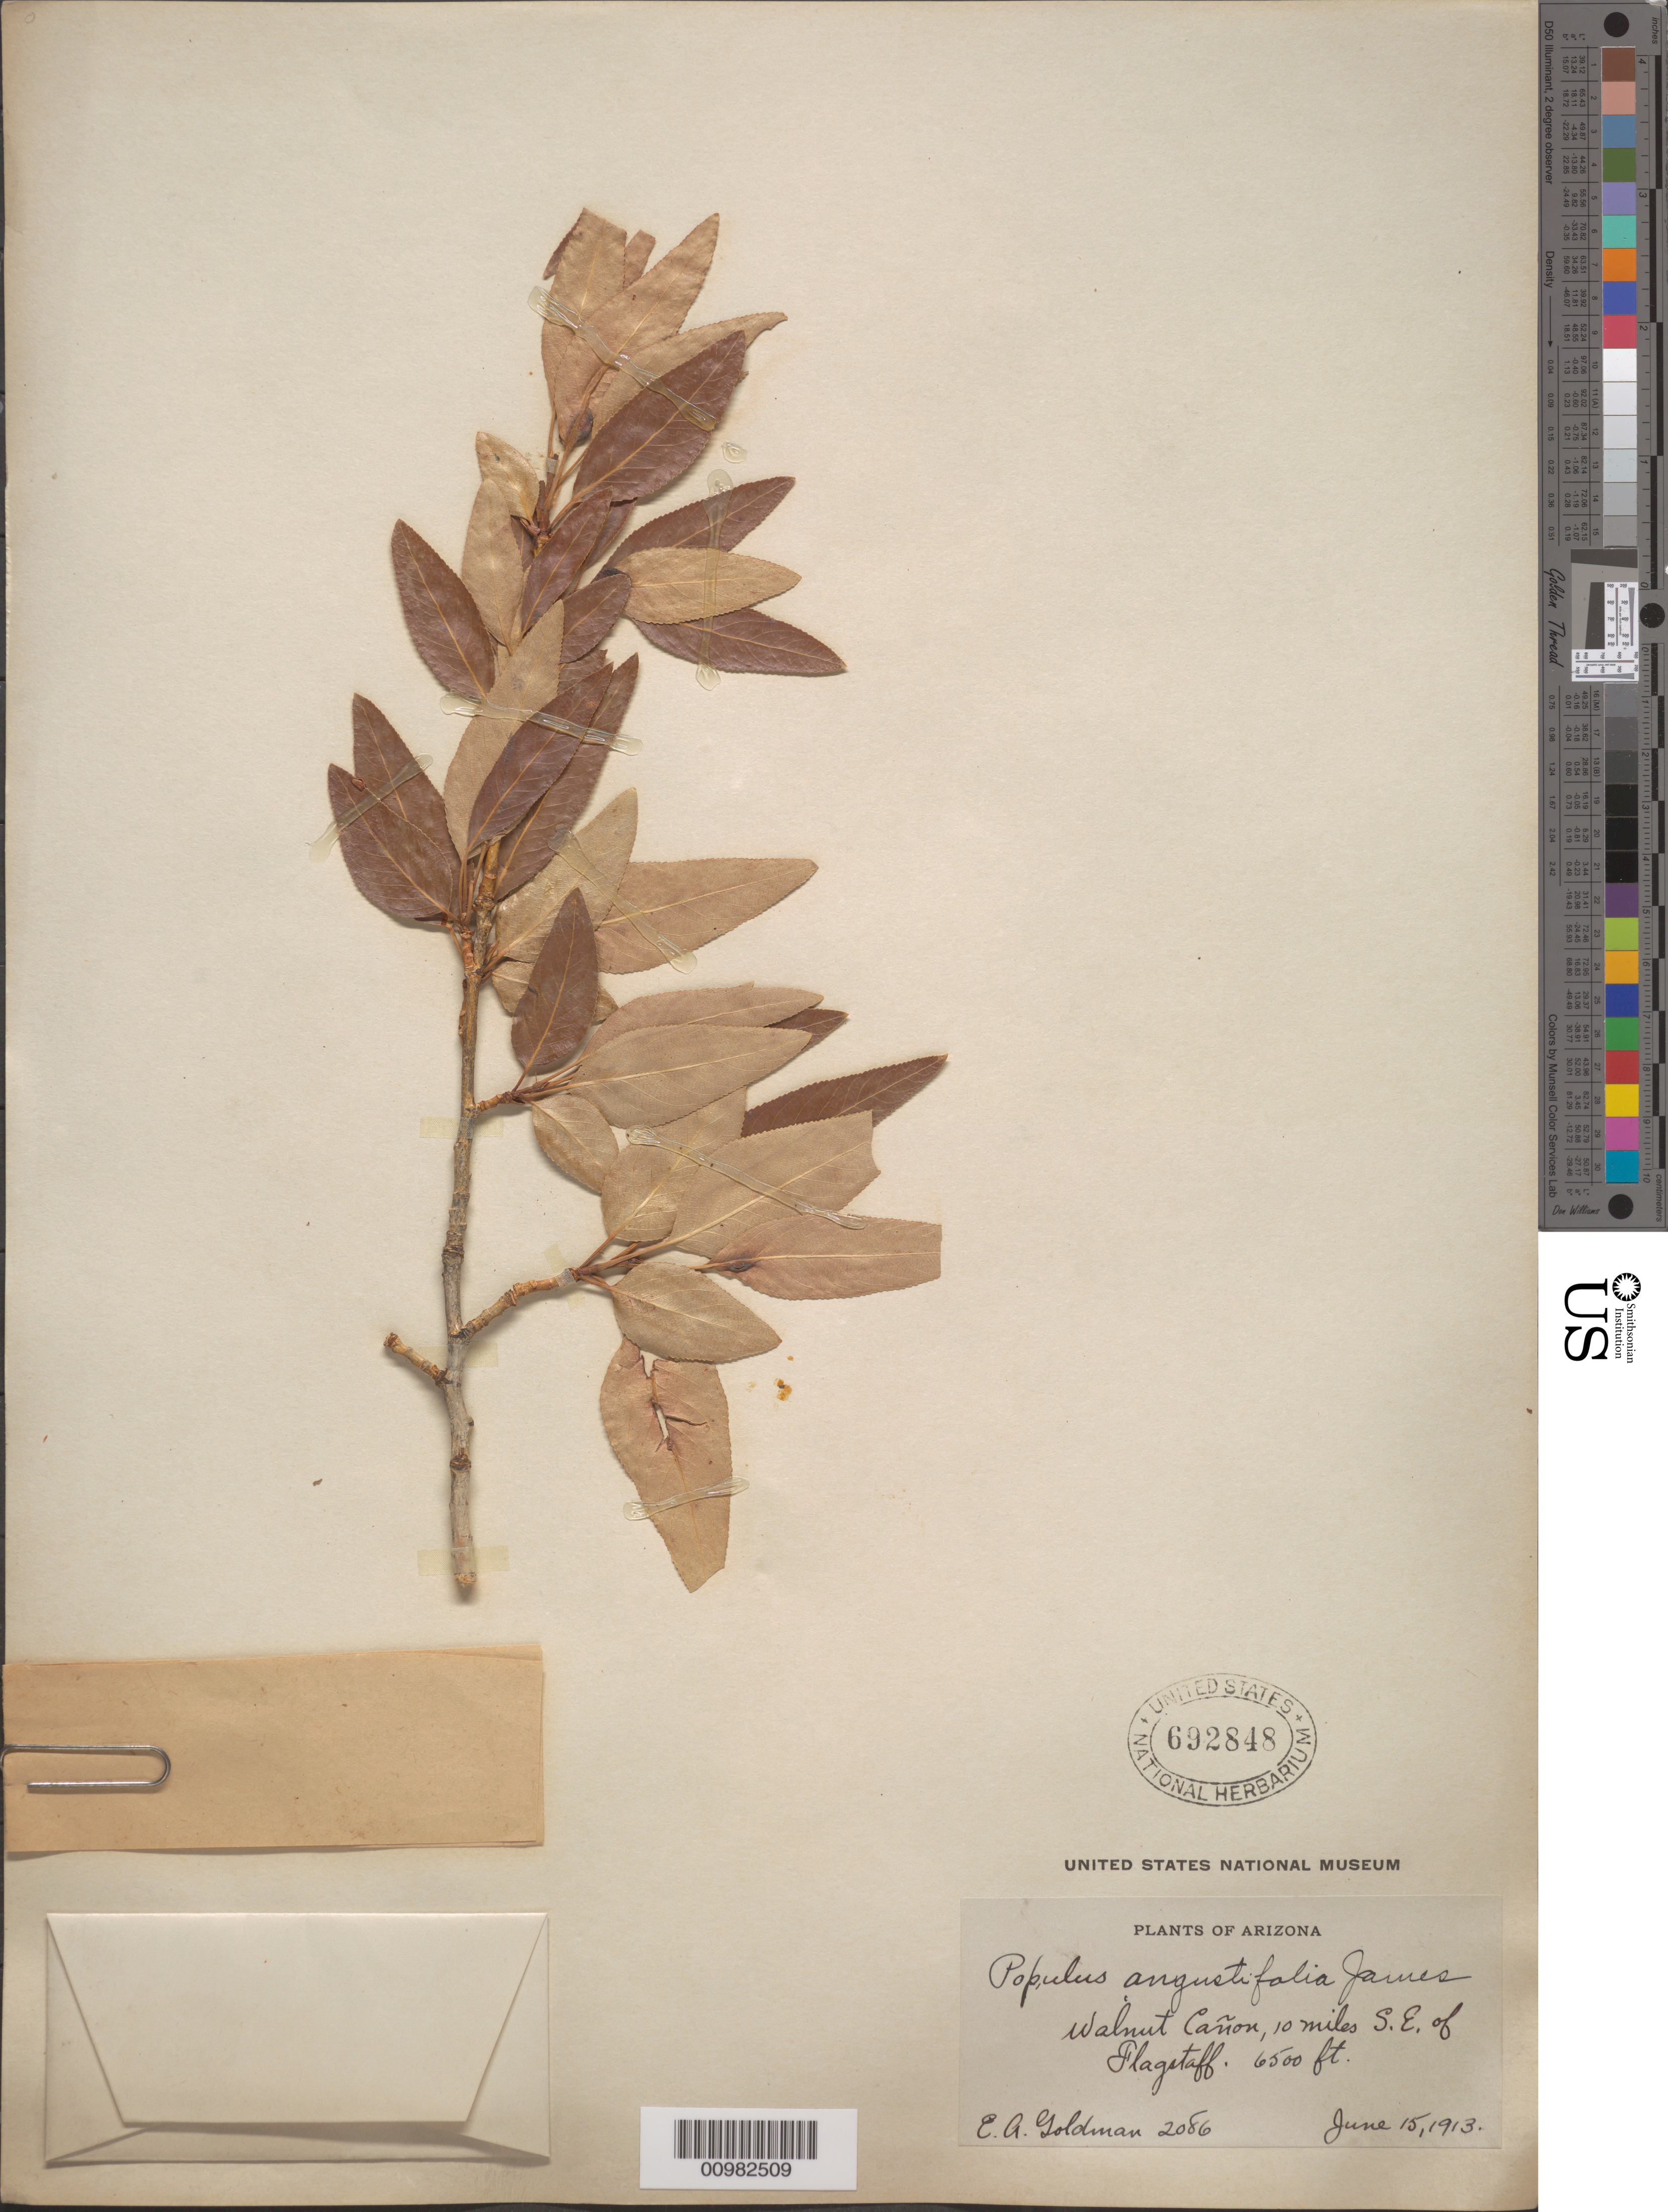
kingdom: Plantae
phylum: Tracheophyta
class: Magnoliopsida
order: Malpighiales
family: Salicaceae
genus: Populus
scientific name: Populus angustifolia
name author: E. James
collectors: E. A. Goldman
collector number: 2086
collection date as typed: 15 Jun 1913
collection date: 1913-06-15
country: United States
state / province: Arizona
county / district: Coconino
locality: Walnut Canyon, 10 miles S.E. of Flagstaff.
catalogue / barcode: US 692848